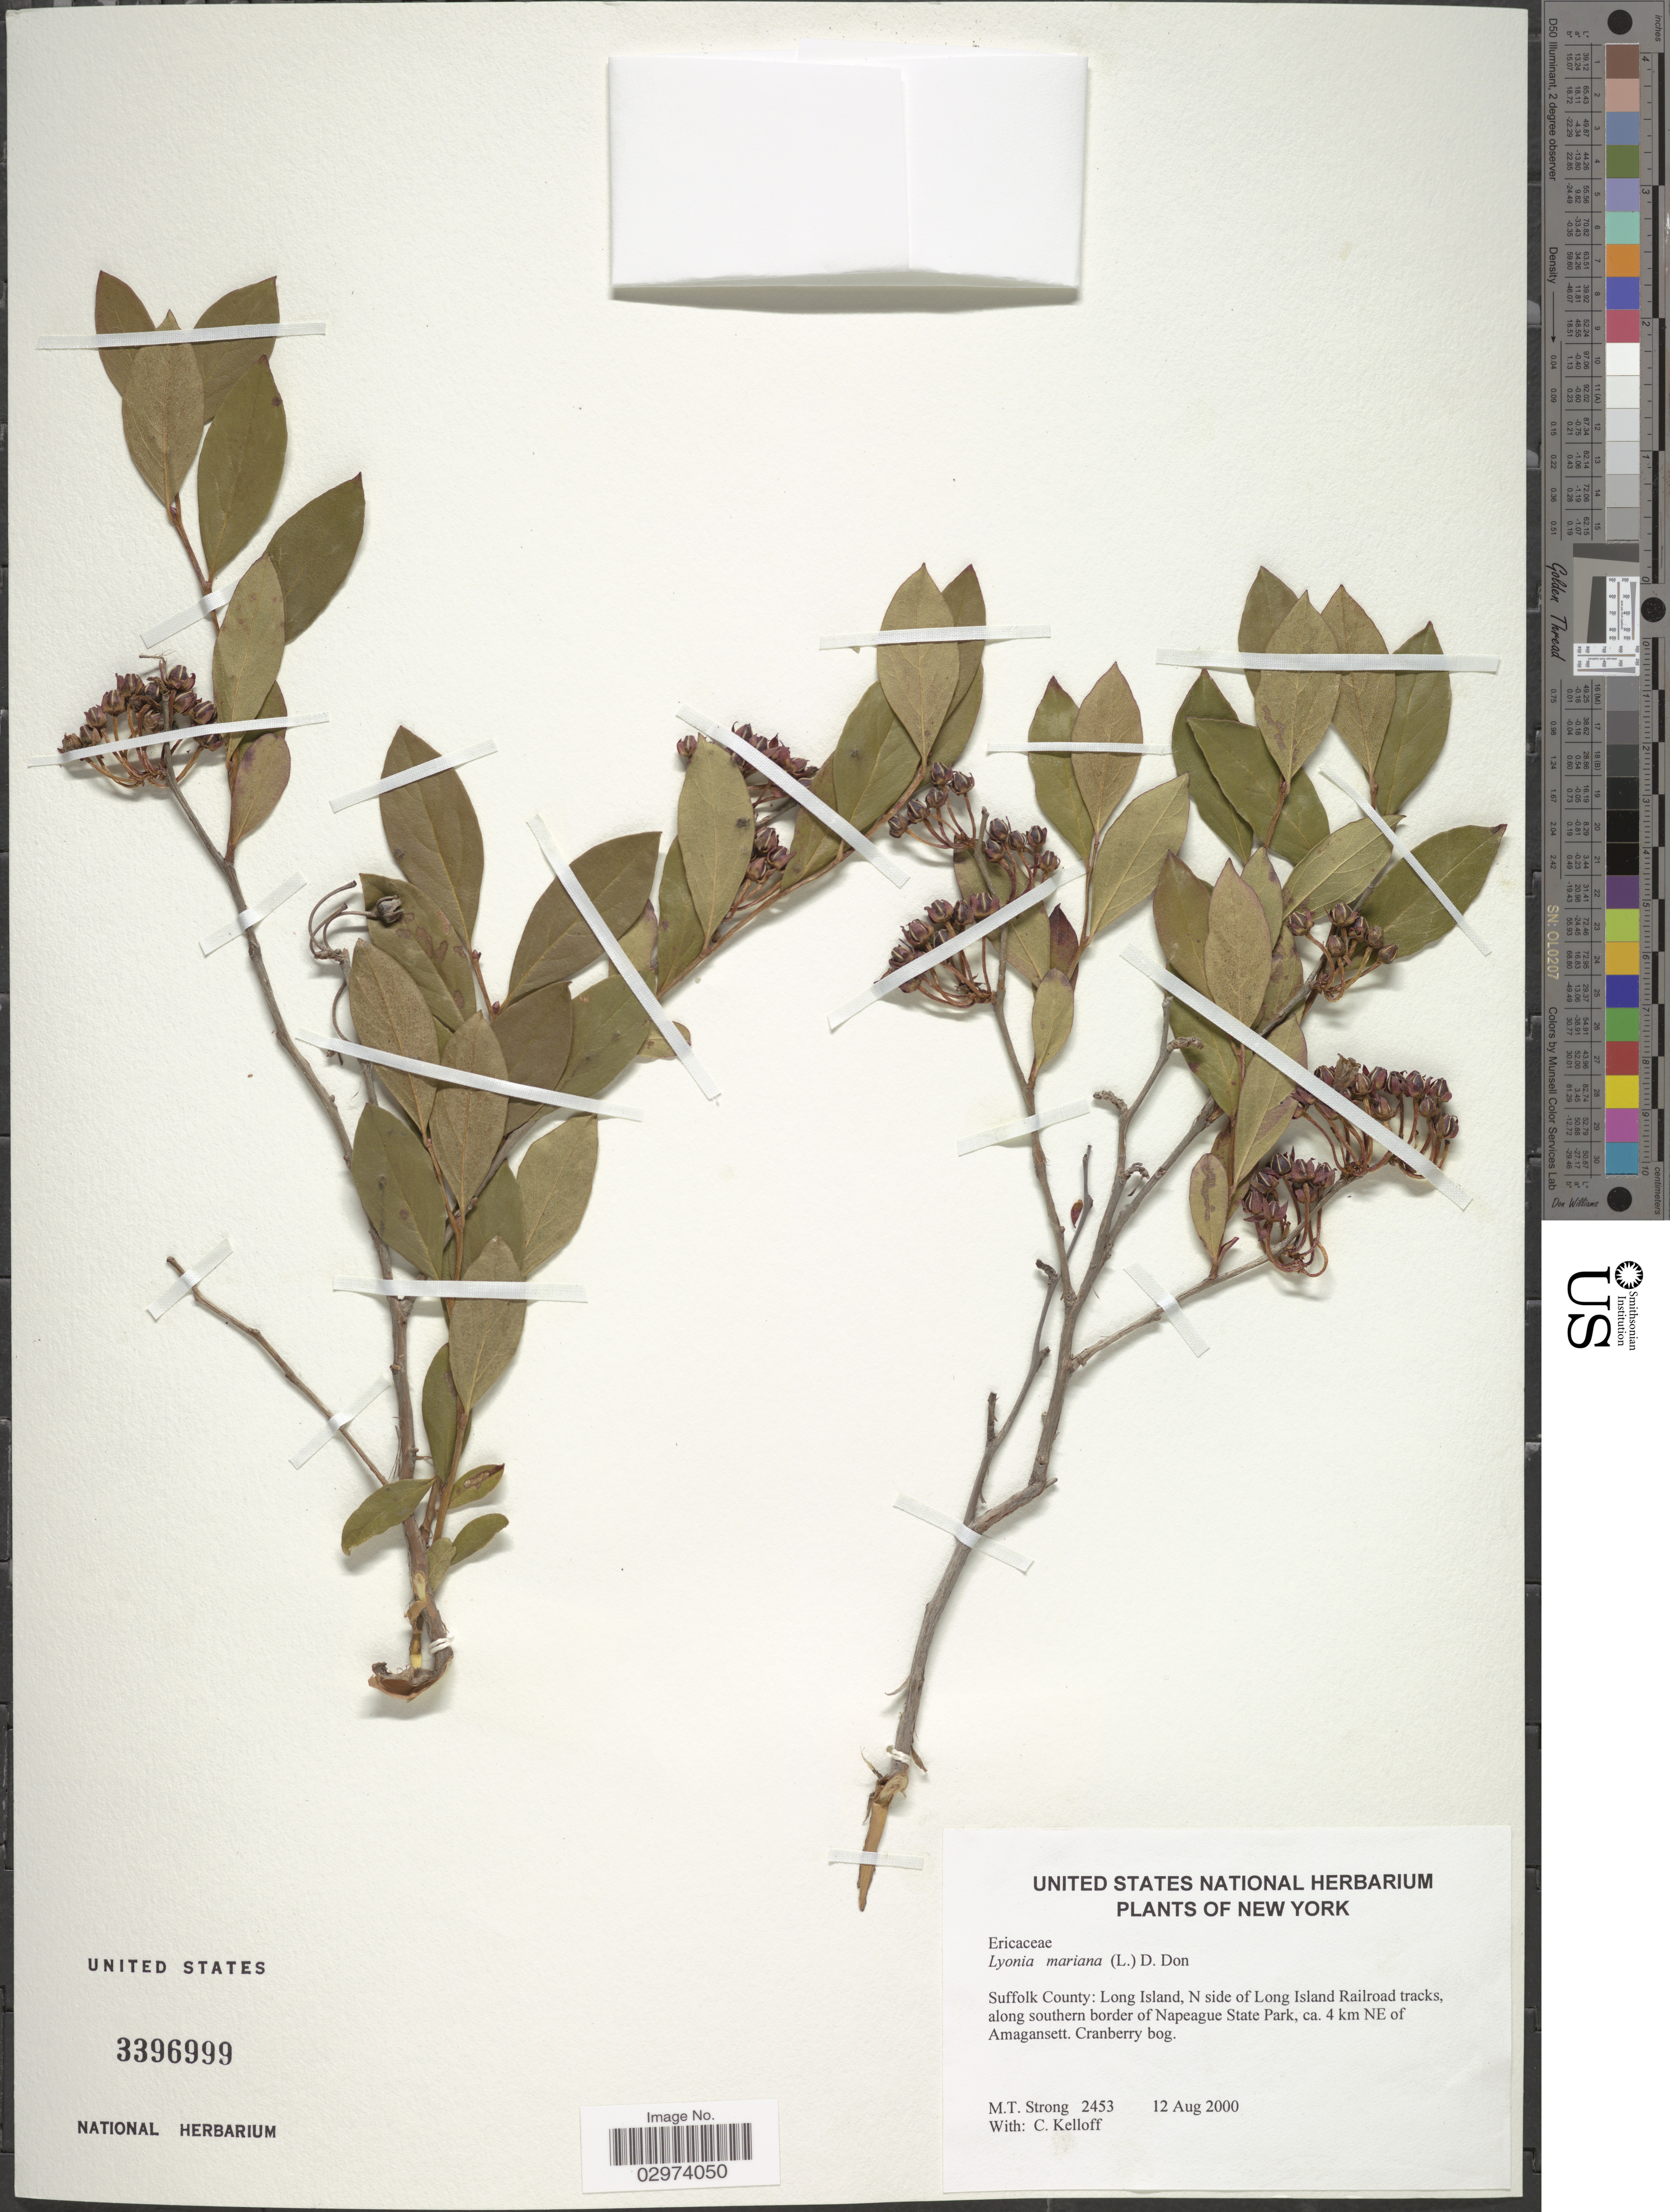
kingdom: Plantae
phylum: Tracheophyta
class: Magnoliopsida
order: Ericales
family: Ericaceae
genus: Lyonia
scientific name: Lyonia mariana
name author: (L.) D. Don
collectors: M. T. Strong & C. L. Kelloff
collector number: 2453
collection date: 2000-08-12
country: United States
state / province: New York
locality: Suffolk County: Long Island, N side of Long Island Railroad tracks, along southern border of Napeague State Park, ca. 4 km NE of Amagansett. Cranberry bog.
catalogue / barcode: US 3396999